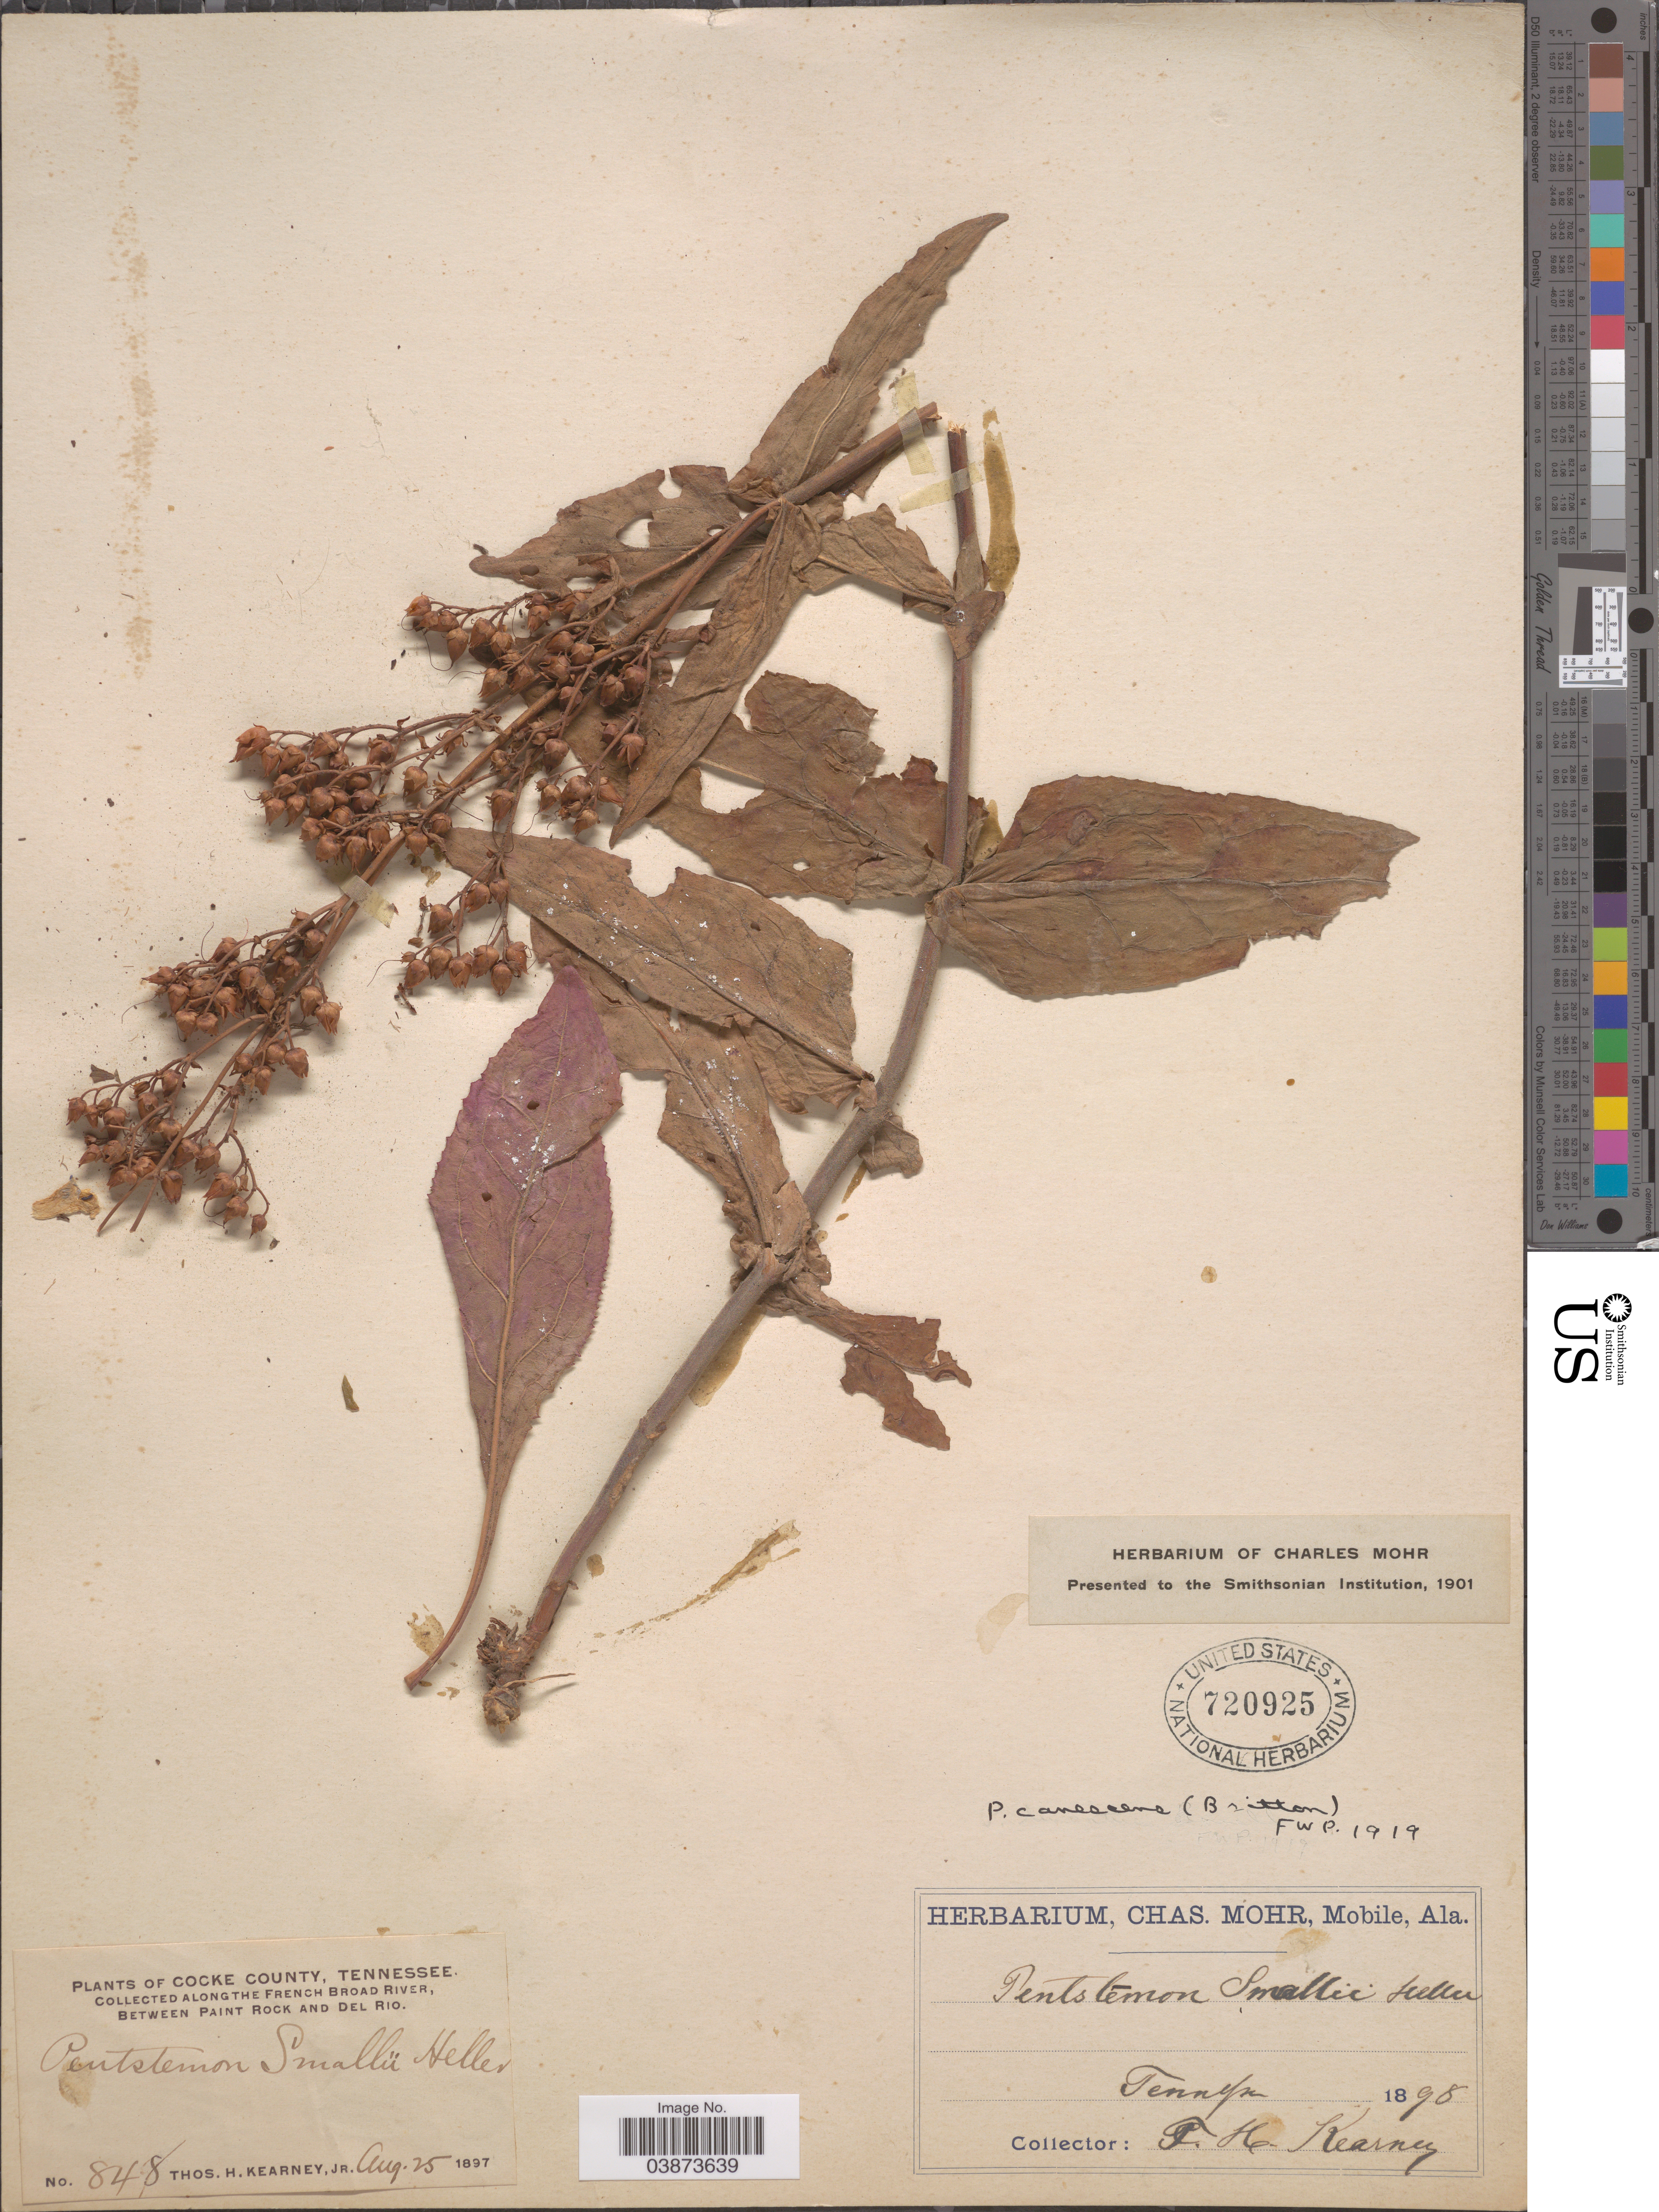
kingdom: Plantae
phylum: Tracheophyta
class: Magnoliopsida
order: Lamiales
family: Plantaginaceae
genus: Penstemon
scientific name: Penstemon canescens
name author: L.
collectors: T. H. Kearney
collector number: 848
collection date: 1897-08-25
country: United States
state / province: Tennessee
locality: Cocke County. Along the French Broad River, Between Paint Rock and Del Rio.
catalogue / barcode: US 720925